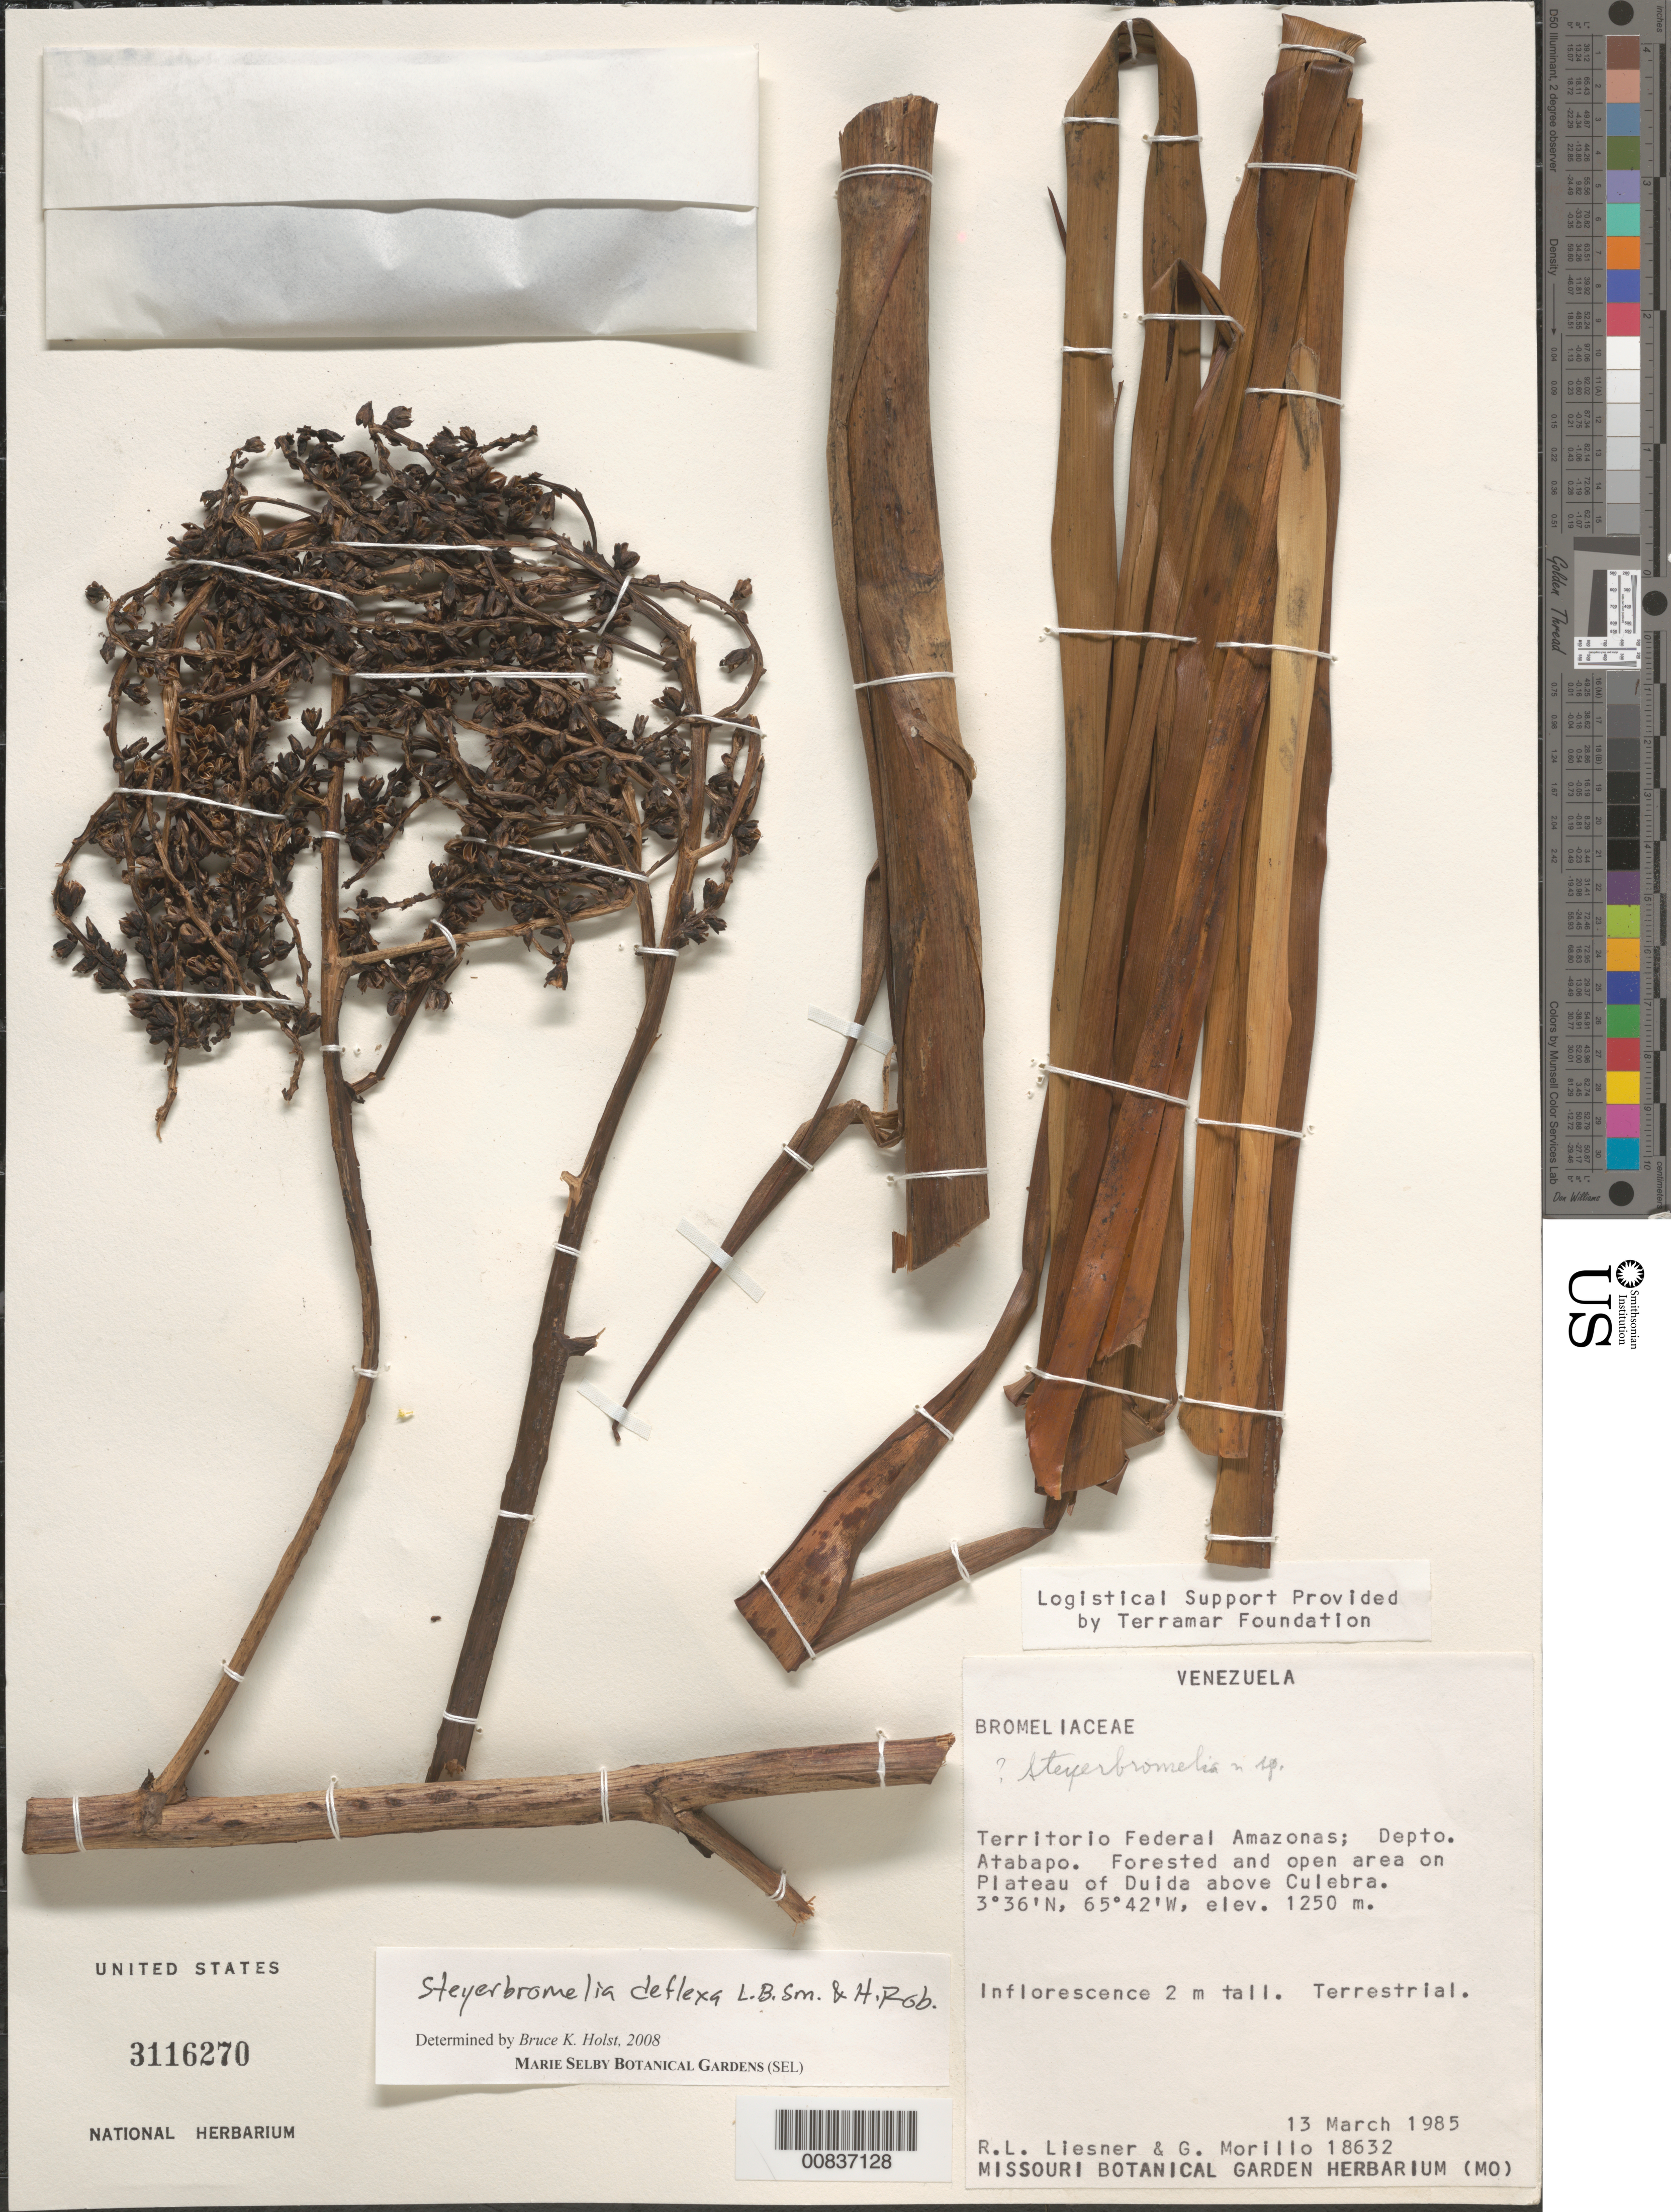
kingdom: Plantae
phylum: Tracheophyta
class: Liliopsida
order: Poales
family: Bromeliaceae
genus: Steyerbromelia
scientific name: Steyerbromelia deflexa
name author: L.B. Sm. & H. Rob.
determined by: Holst, Bruce K.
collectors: R. L. Liesner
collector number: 18632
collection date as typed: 13-Mar-85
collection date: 1985-03-13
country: Venezuela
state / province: Amazonas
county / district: Atabapo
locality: Duida Plateau, above Culebra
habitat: Forested and open area on plateau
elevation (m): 1250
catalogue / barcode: US 3116270